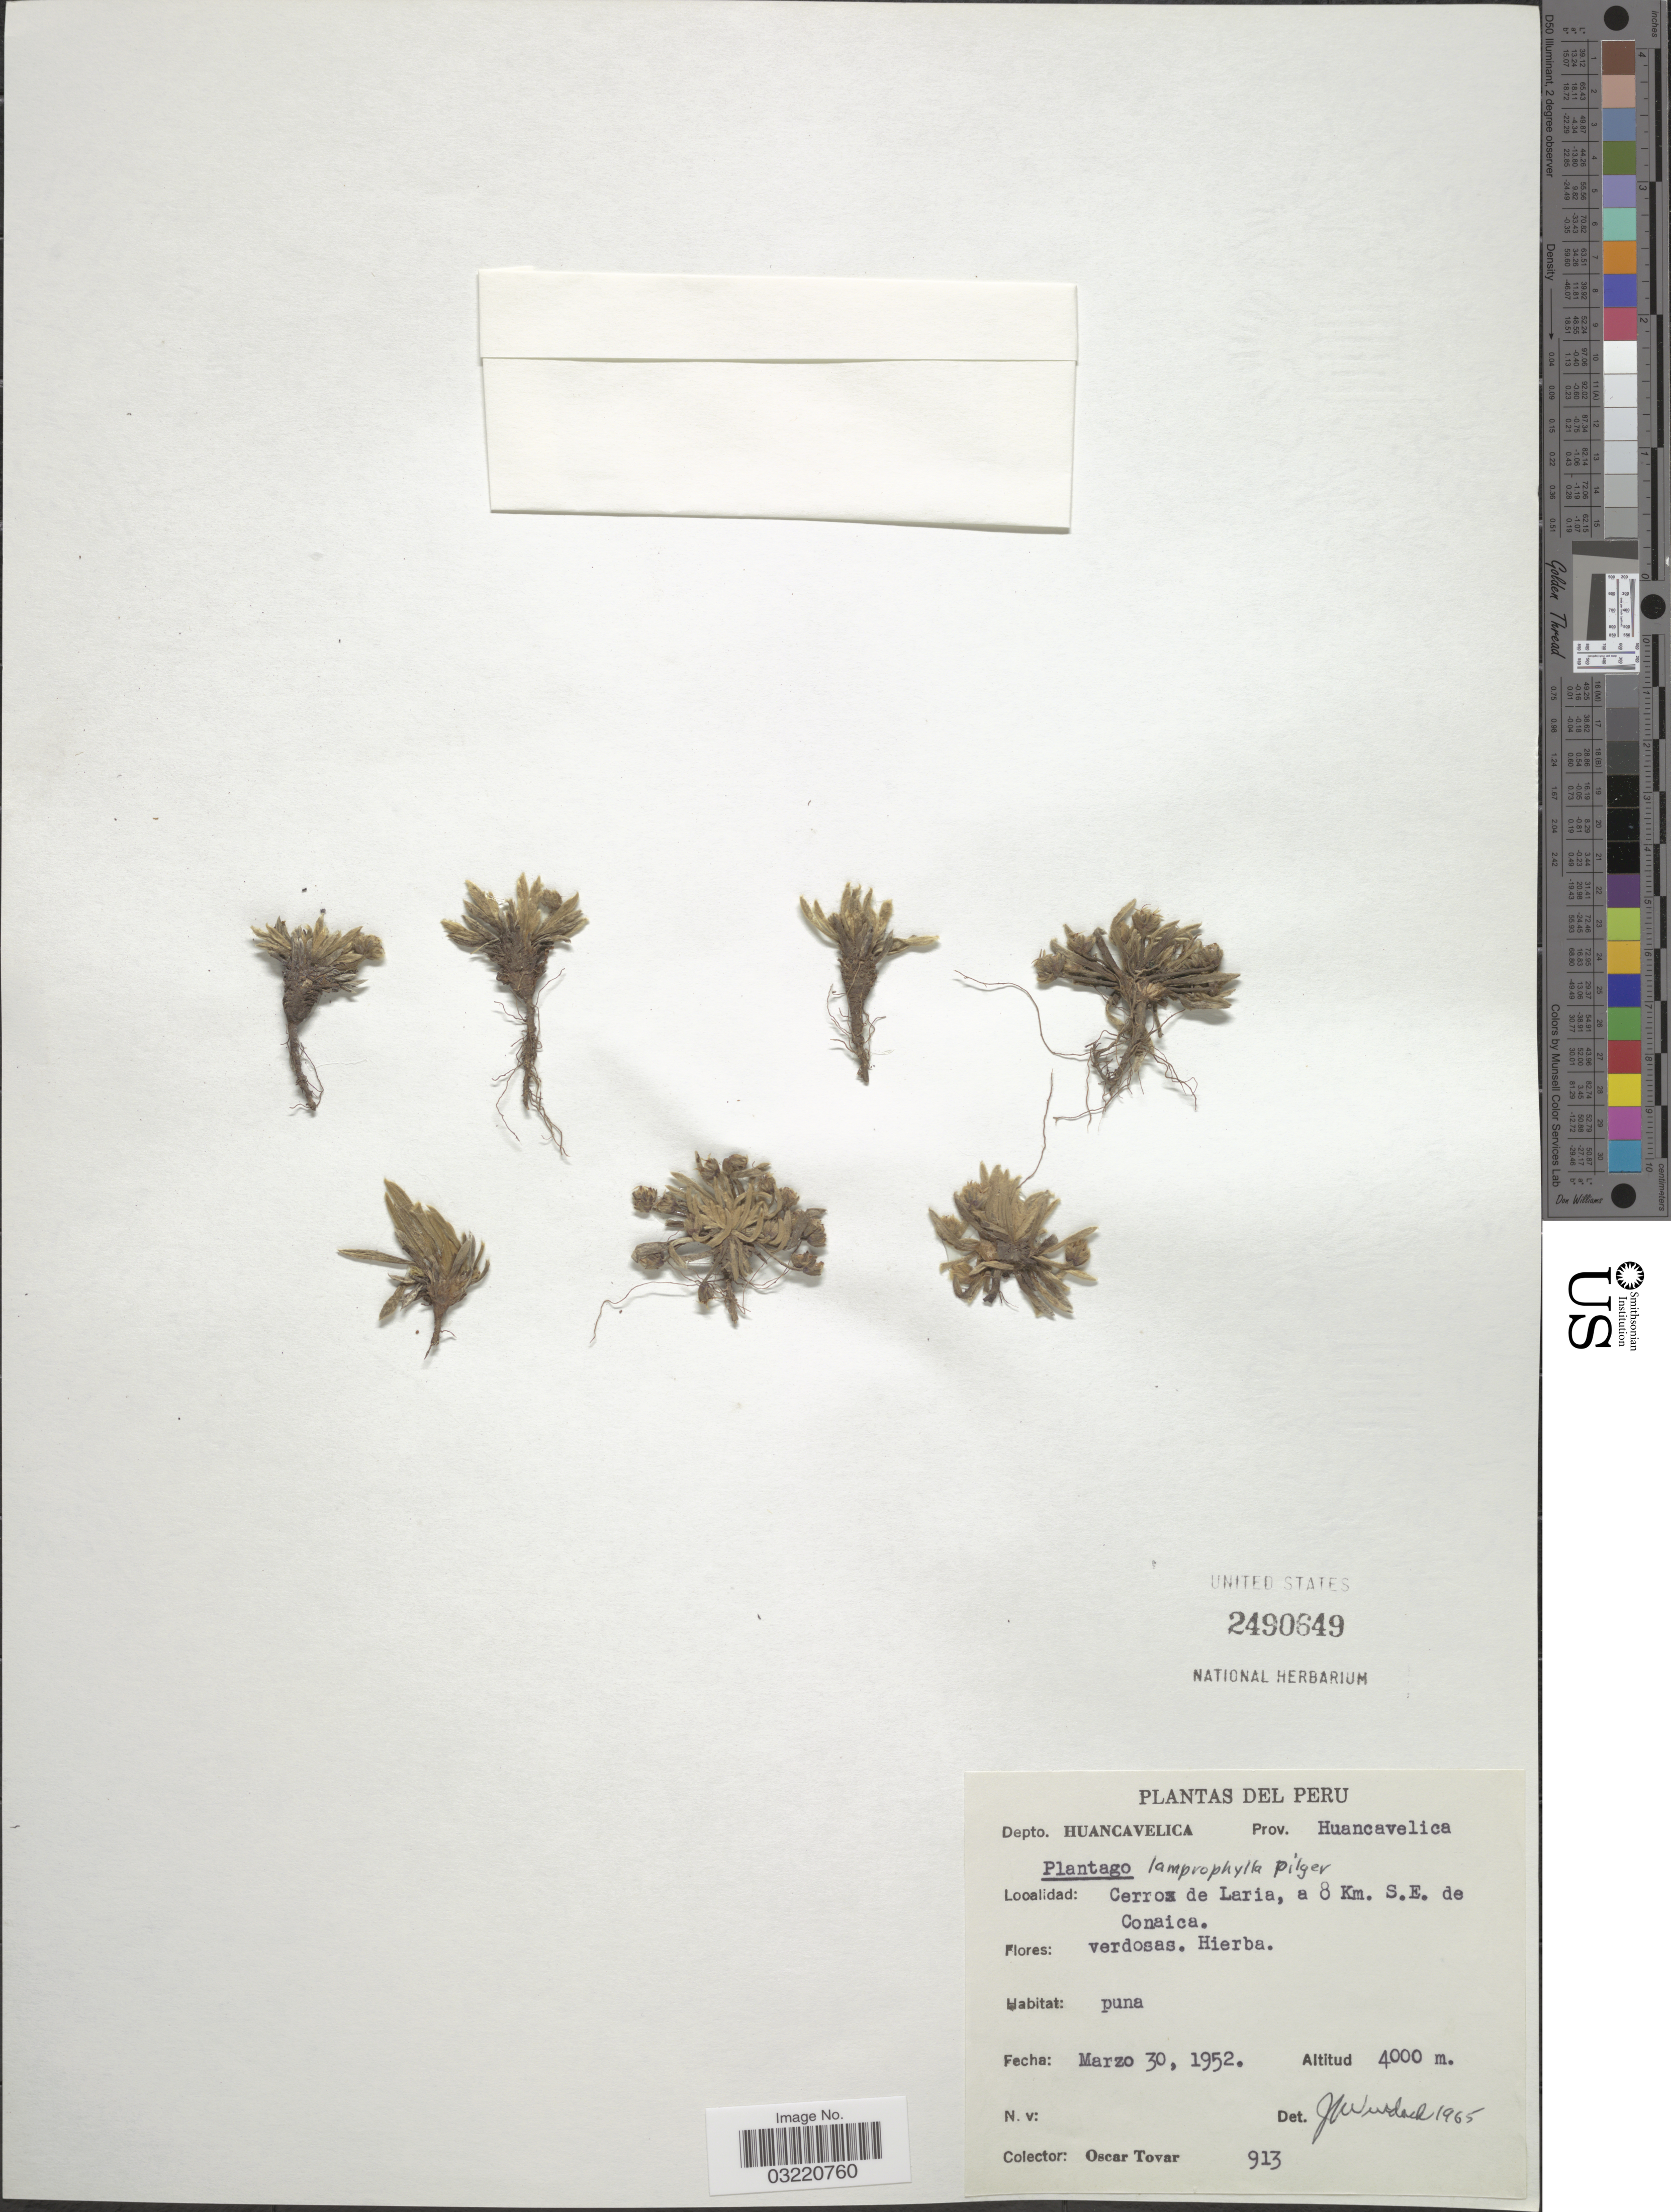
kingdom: Plantae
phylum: Tracheophyta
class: Magnoliopsida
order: Lamiales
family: Plantaginaceae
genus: Plantago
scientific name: Plantago lamprophylla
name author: Pilg.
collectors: O. Tovar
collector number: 913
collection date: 1952-03-30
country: Peru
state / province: Huancavelica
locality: Depto. Huancavelica. Prov. Huancavelica. Cerros de Laria, a 8 Km. S.E. de Conaica.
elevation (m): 4000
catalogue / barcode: US 2490649